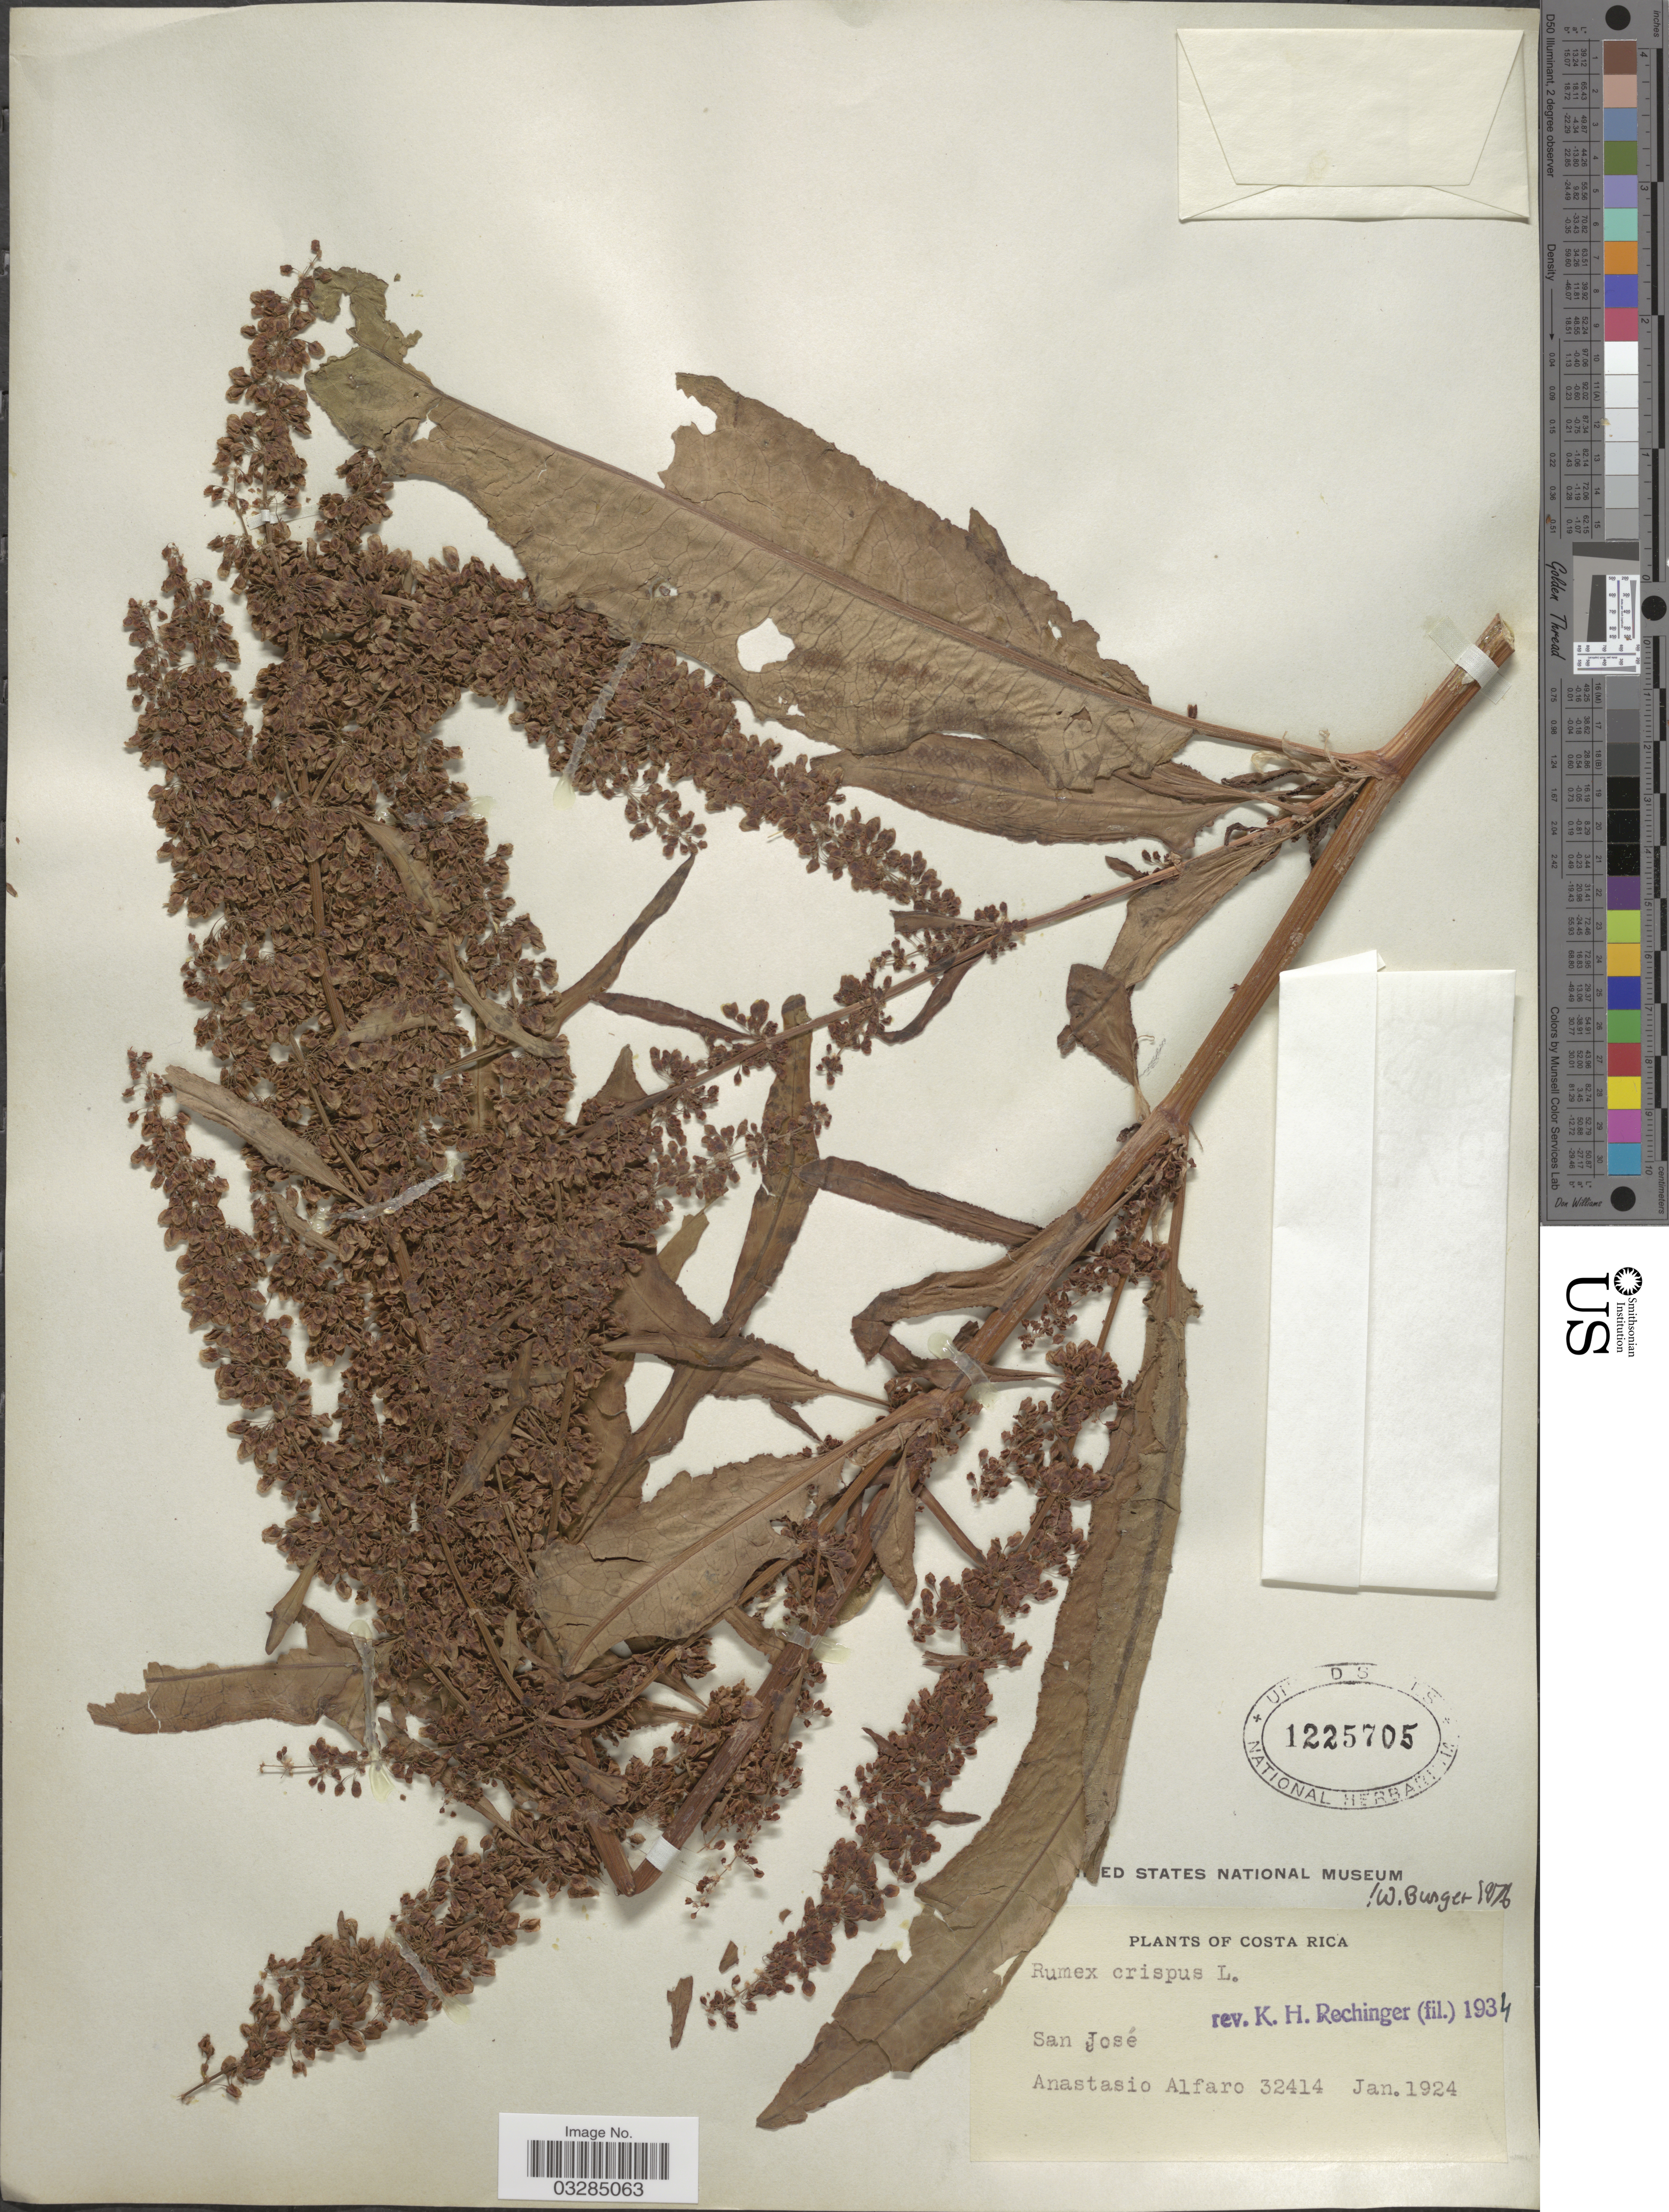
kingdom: Plantae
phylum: Tracheophyta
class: Magnoliopsida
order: Caryophyllales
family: Polygonaceae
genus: Rumex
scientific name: Rumex crispus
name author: L.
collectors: A. Alfaro Gonzalez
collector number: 32414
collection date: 1924-01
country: Costa Rica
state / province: San José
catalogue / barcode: US 1225705